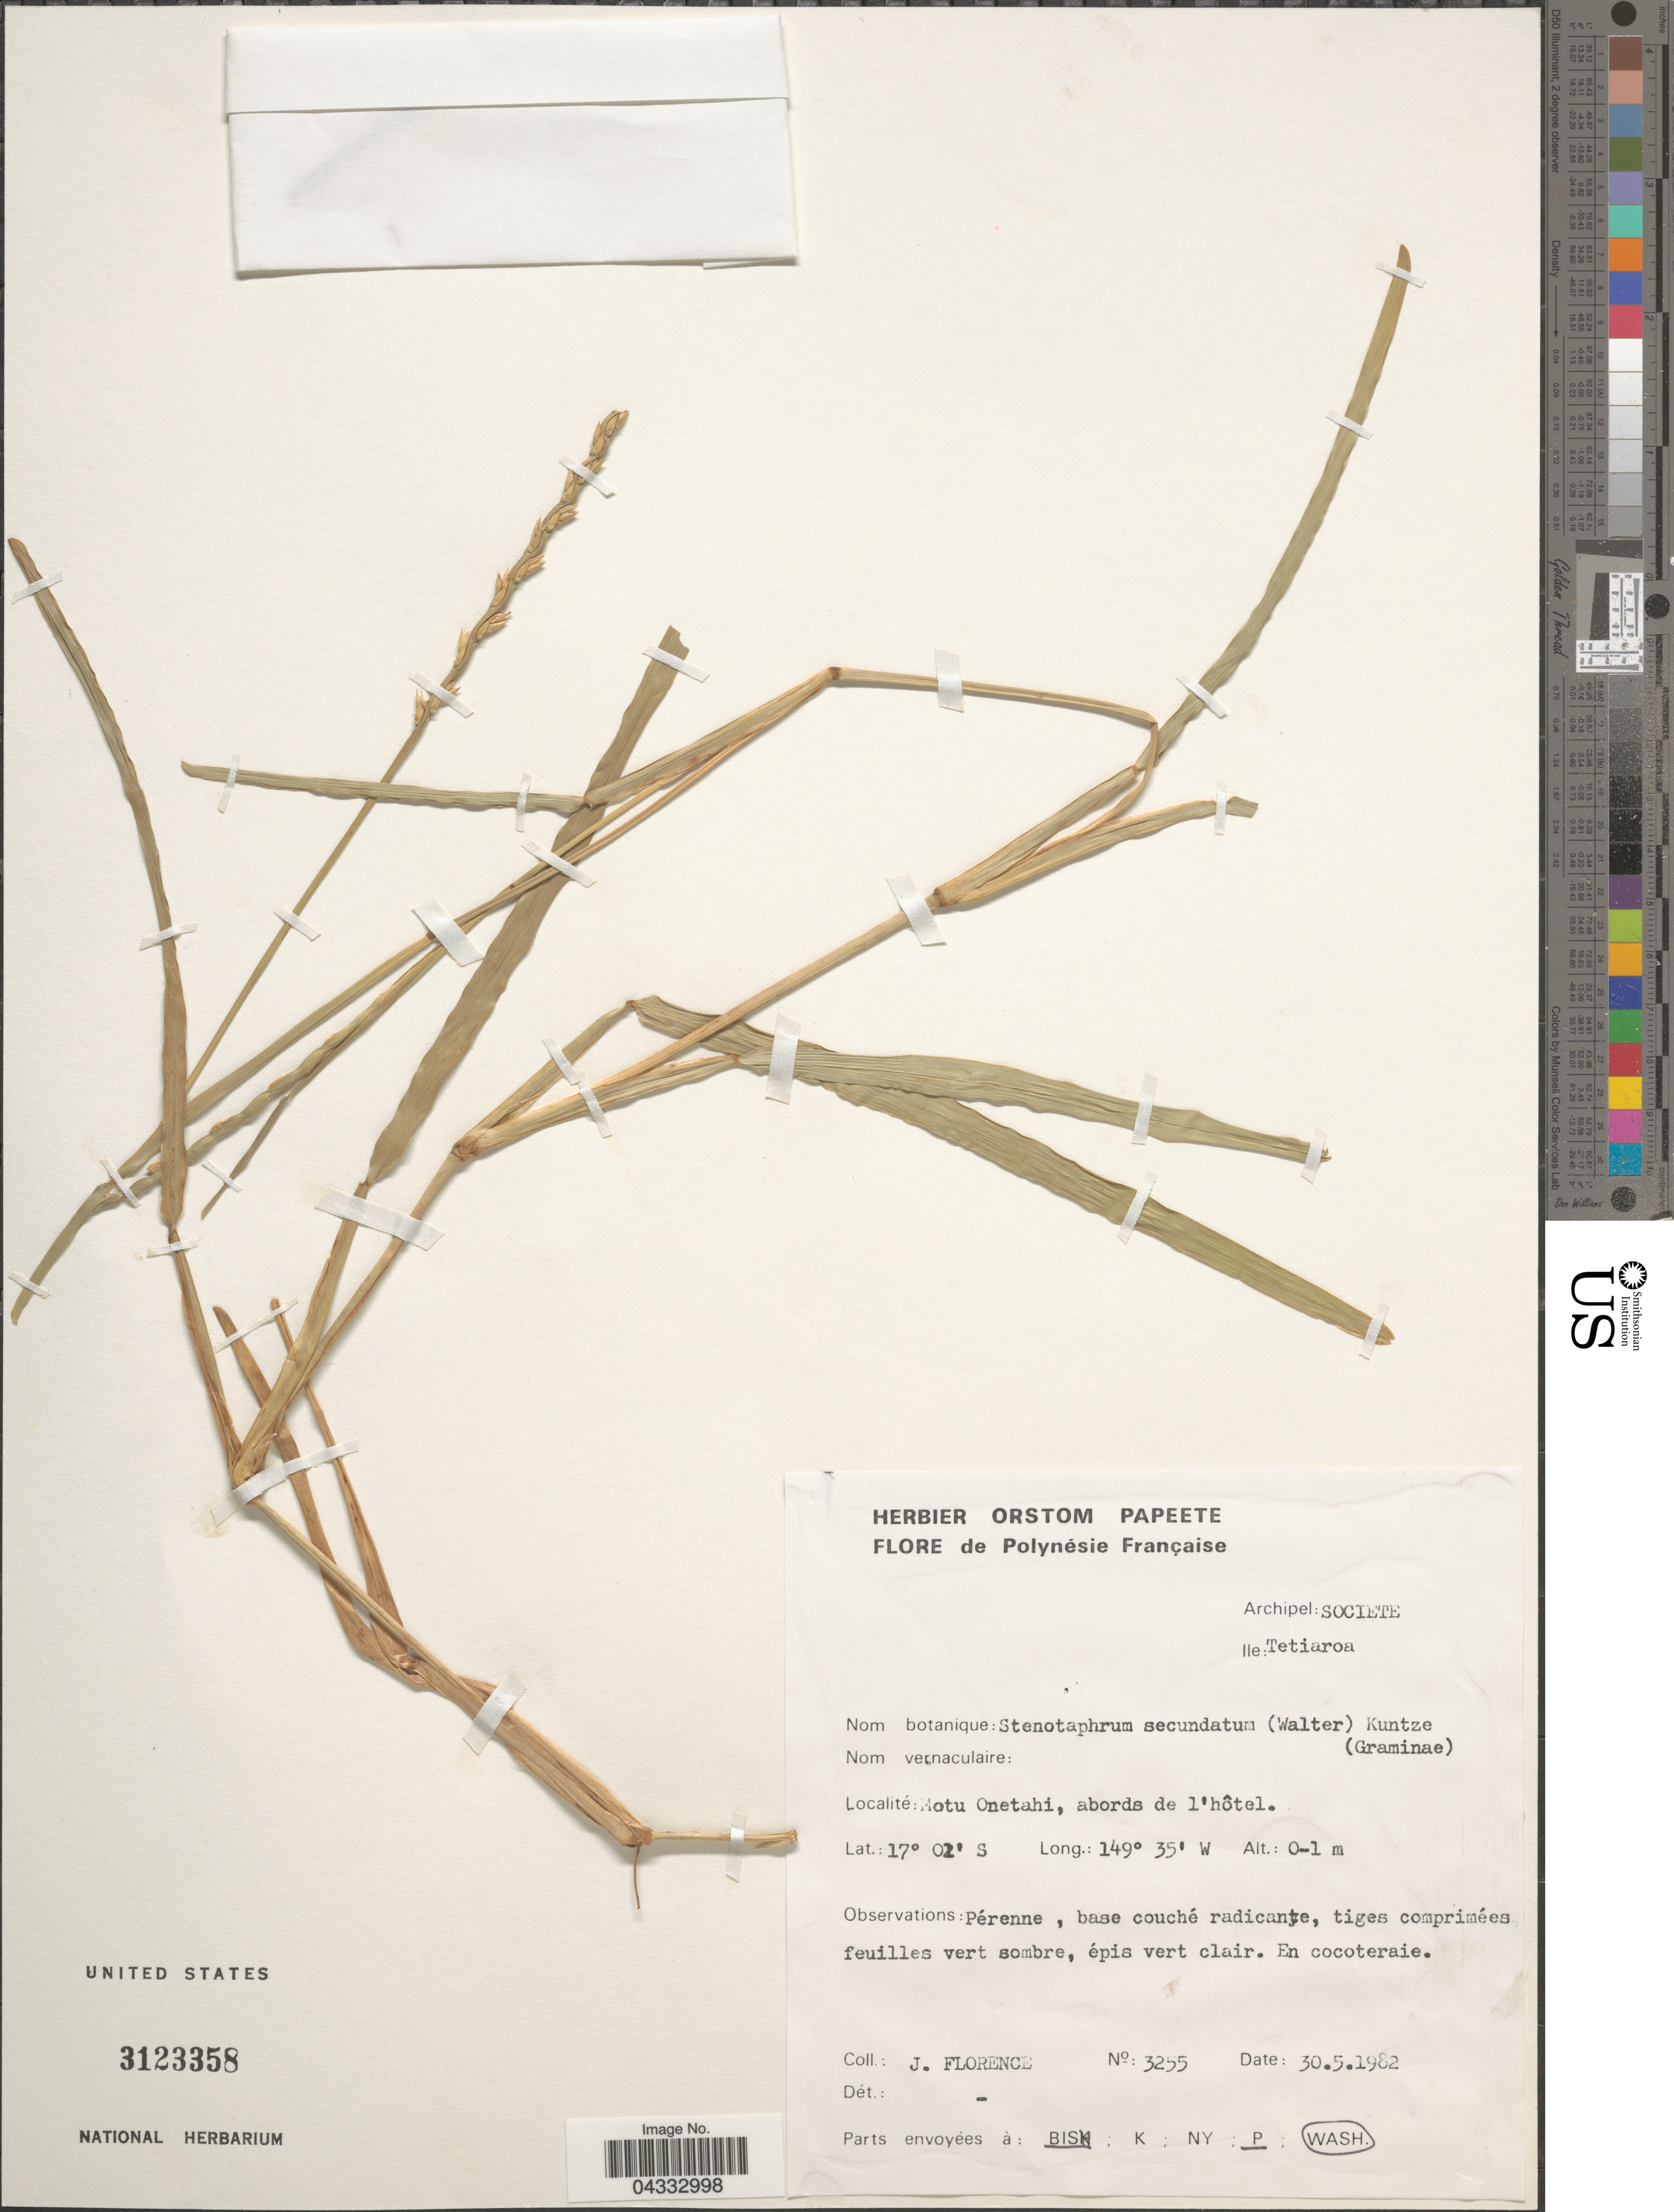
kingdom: Plantae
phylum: Tracheophyta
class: Liliopsida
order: Poales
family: Poaceae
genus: Stenotaphrum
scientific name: Stenotaphrum secundatum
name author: (Walter) Kuntze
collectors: J. Florence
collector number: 3255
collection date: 1982-05-30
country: French Polynesia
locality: Polynésie Française. Archipel: Societe. Ile: Tetiaroa. Motu Onetahi, abords de l'hôtel.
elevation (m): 0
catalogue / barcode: US 3123358